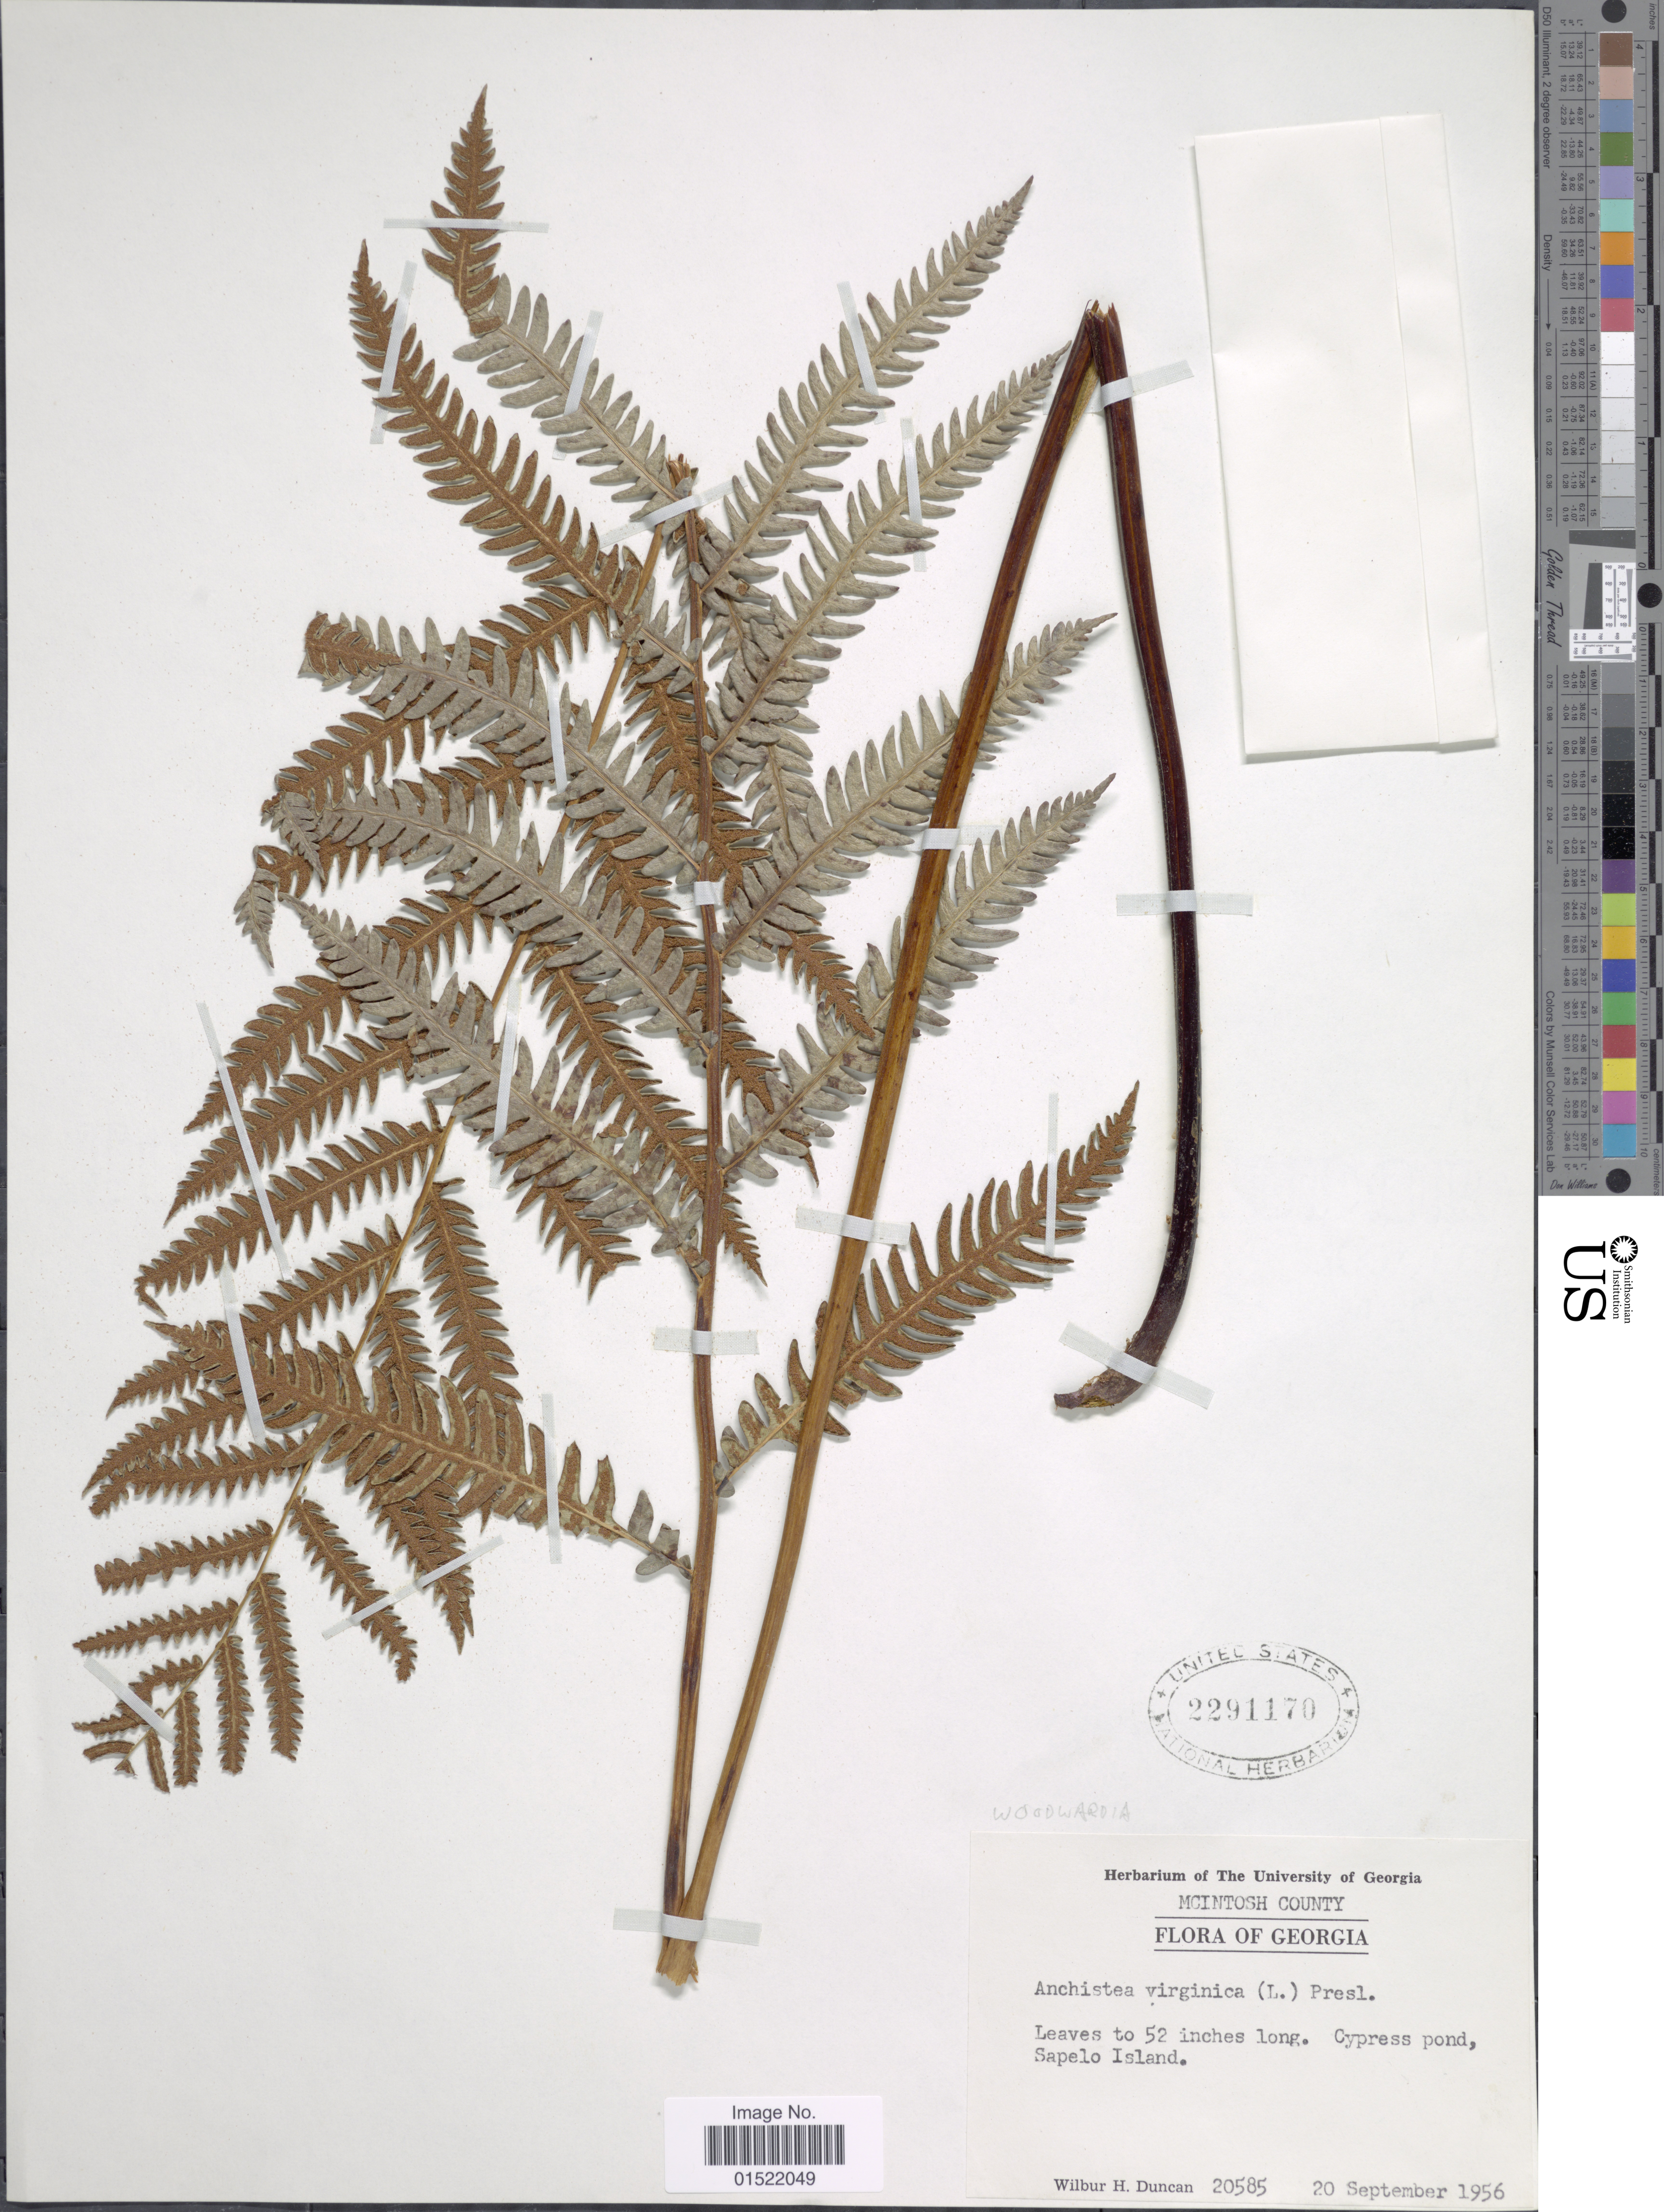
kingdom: Plantae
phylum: Tracheophyta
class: Polypodiopsida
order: Polypodiales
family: Blechnaceae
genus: Woodwardia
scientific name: Woodwardia virginica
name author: (L.) R.M. Sm.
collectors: W. H. Duncan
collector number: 20585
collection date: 1956-09-20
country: United States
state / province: Georgia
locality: McIntosh County, Cypress pond, Sapelo Island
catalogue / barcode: US 2291170